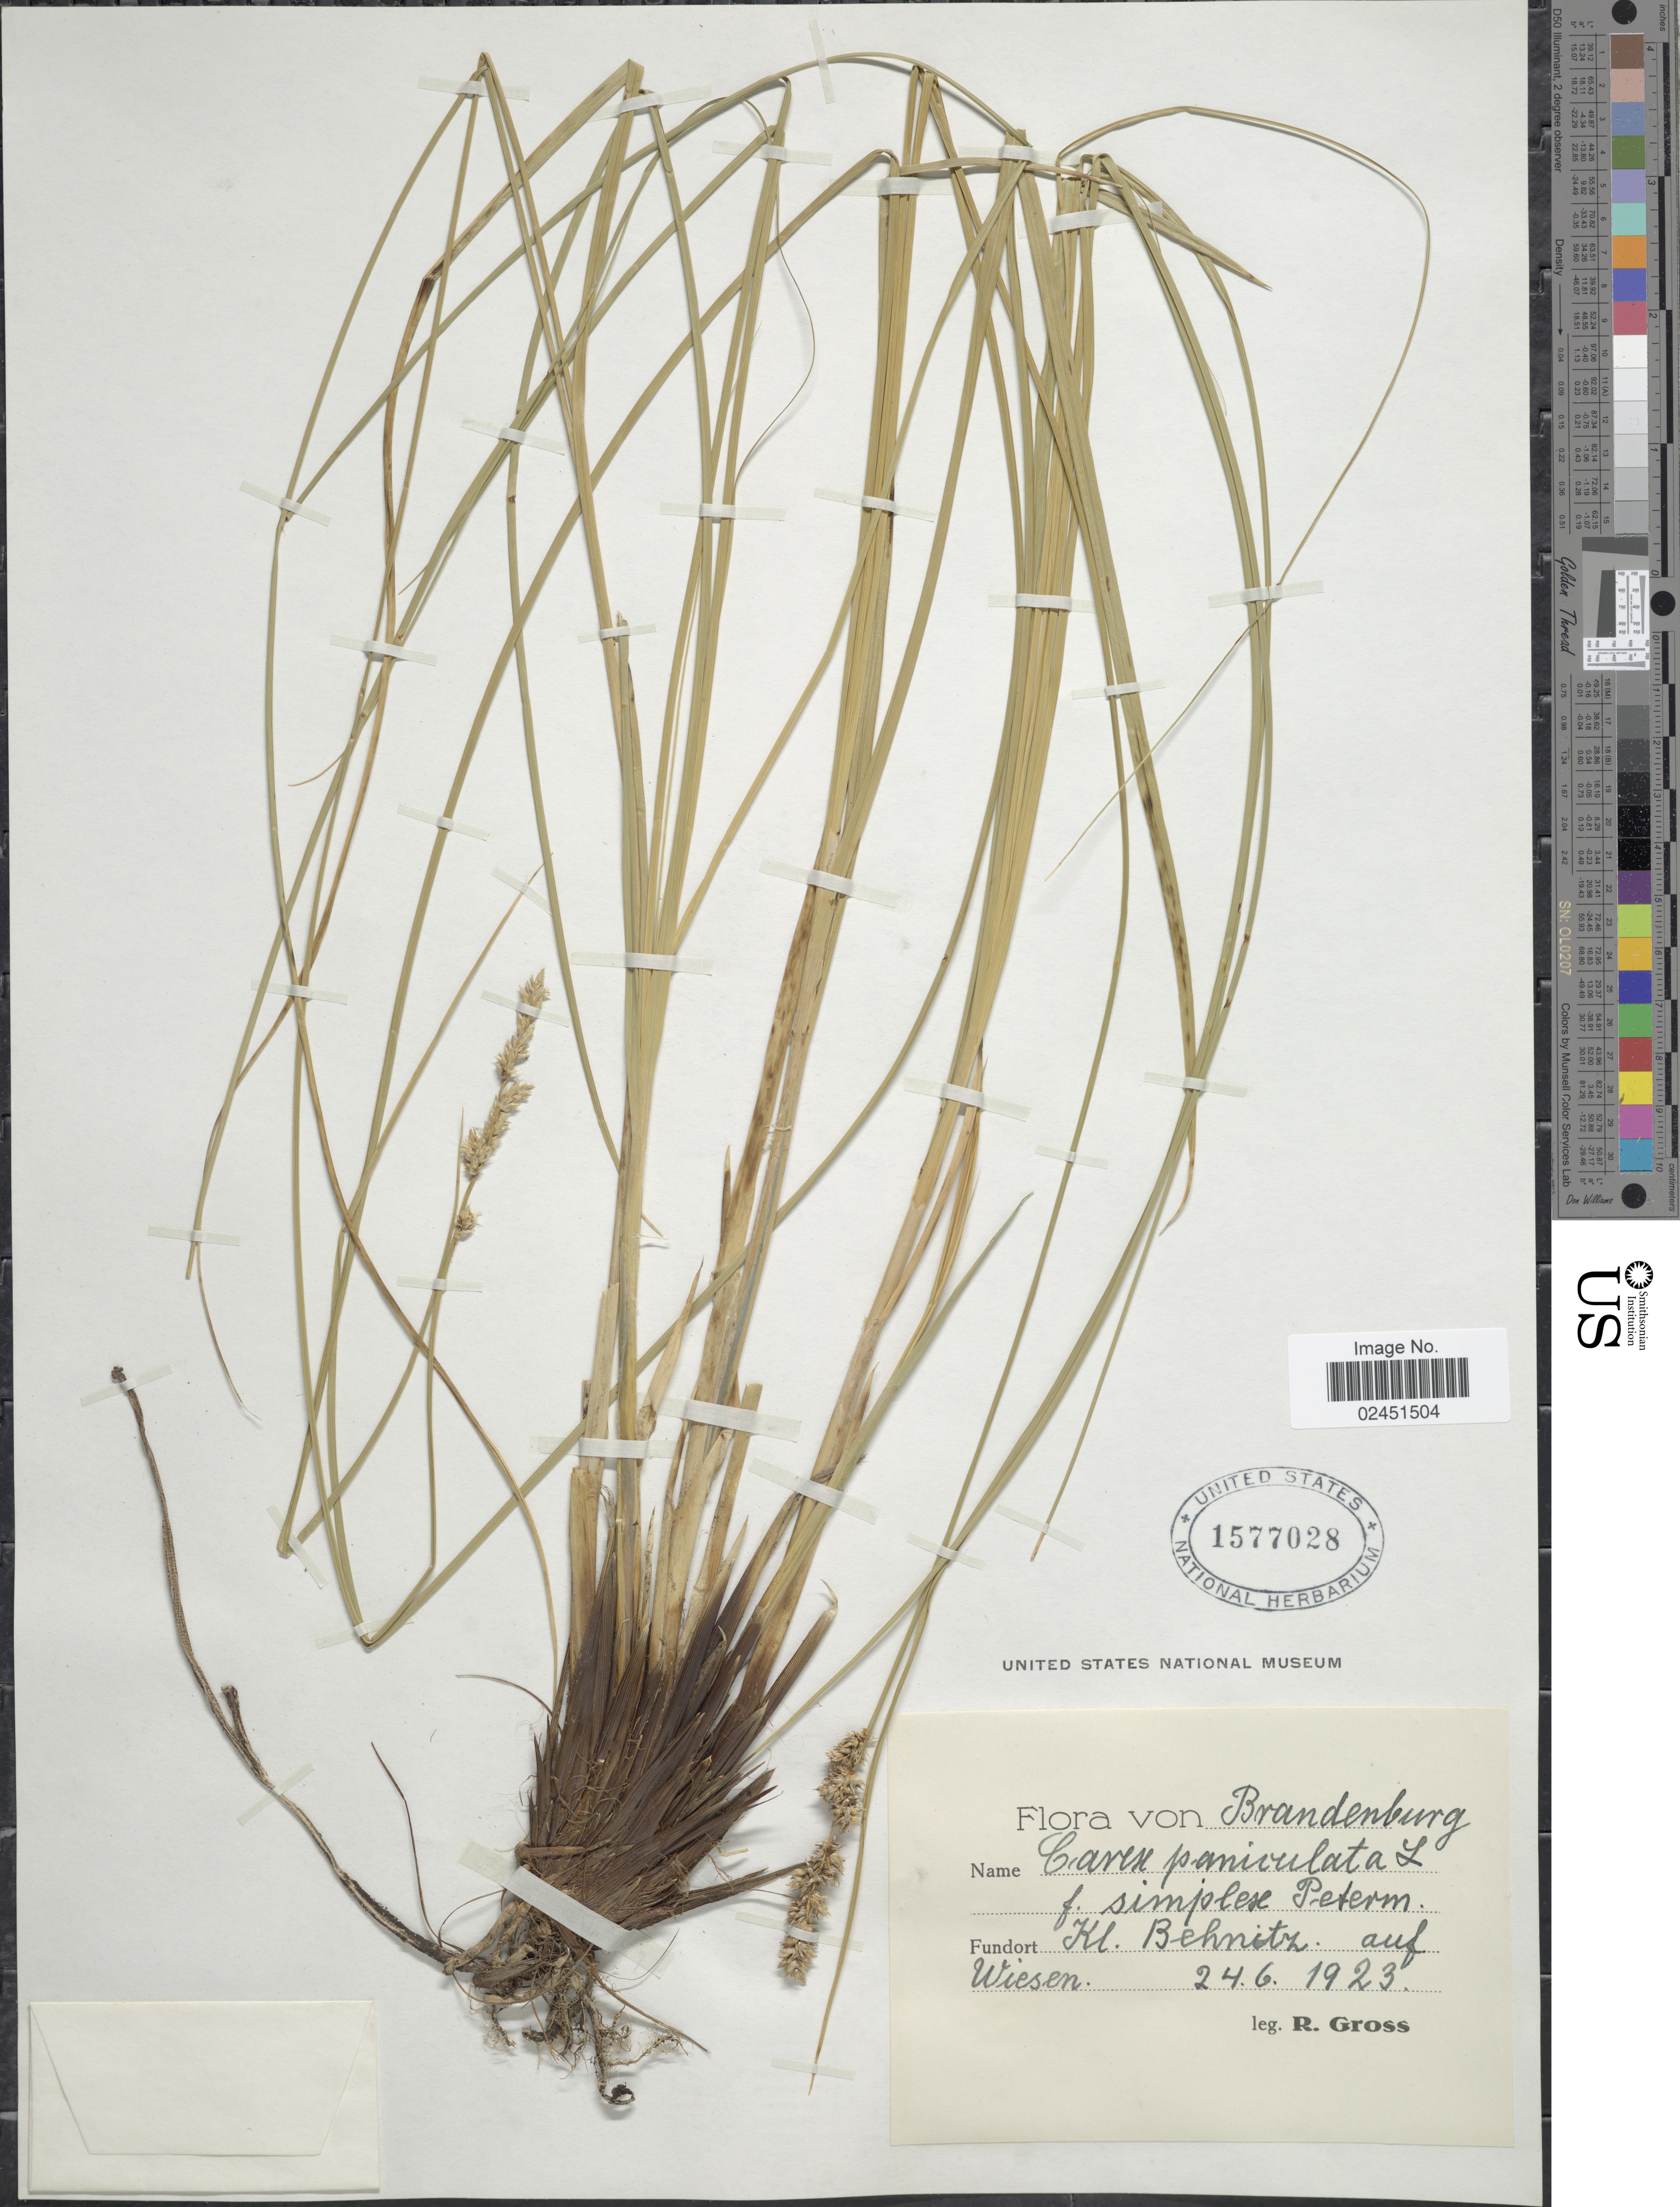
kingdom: Plantae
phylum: Tracheophyta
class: Liliopsida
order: Poales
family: Cyperaceae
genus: Carex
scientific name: Carex paniculata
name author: L.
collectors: R. Gross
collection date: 1923-06-24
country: Germany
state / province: Brandenburg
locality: Kl. Behnitz. auf Wiesen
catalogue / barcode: US 1577028